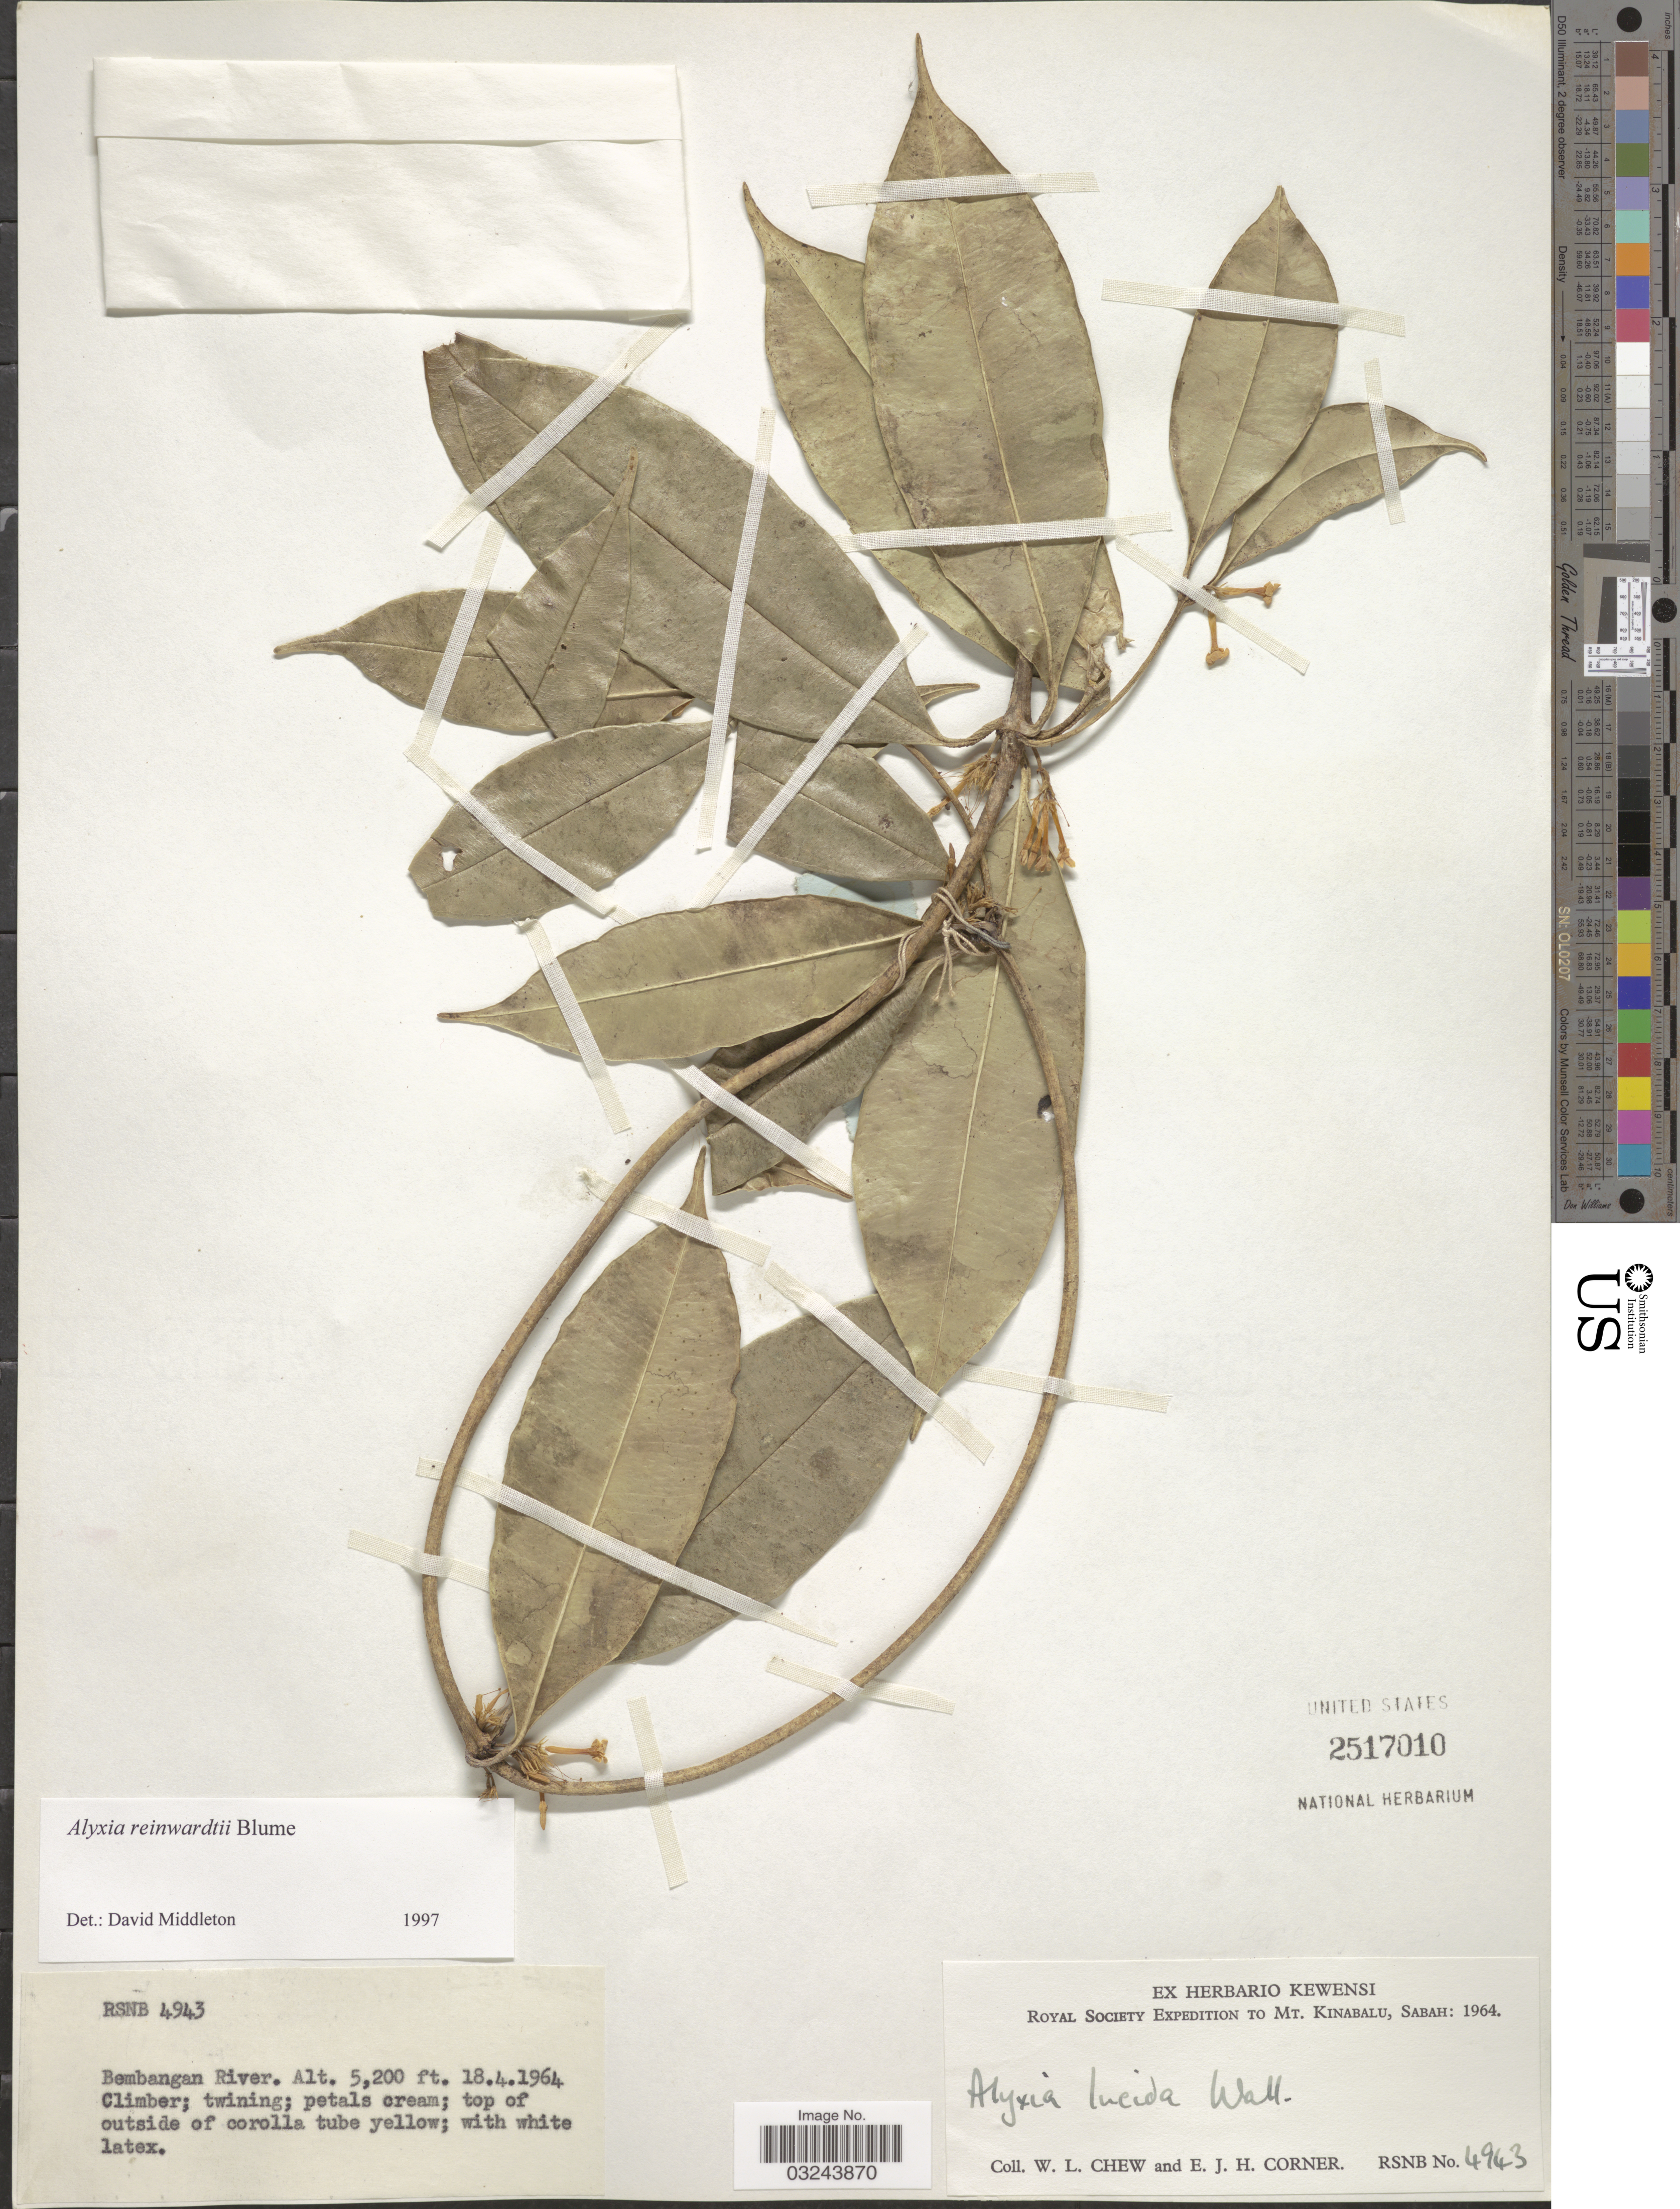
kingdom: Plantae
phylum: Tracheophyta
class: Magnoliopsida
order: Gentianales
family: Apocynaceae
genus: Alyxia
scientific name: Alyxia reinwardtii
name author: Blume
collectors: W. Chew & E. Corner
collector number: RSNB4943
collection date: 1964-04-18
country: Malaysia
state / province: Sabah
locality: Mt. Kinabalu, Sabah. Bembangan River.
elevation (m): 1585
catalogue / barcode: US 2517010